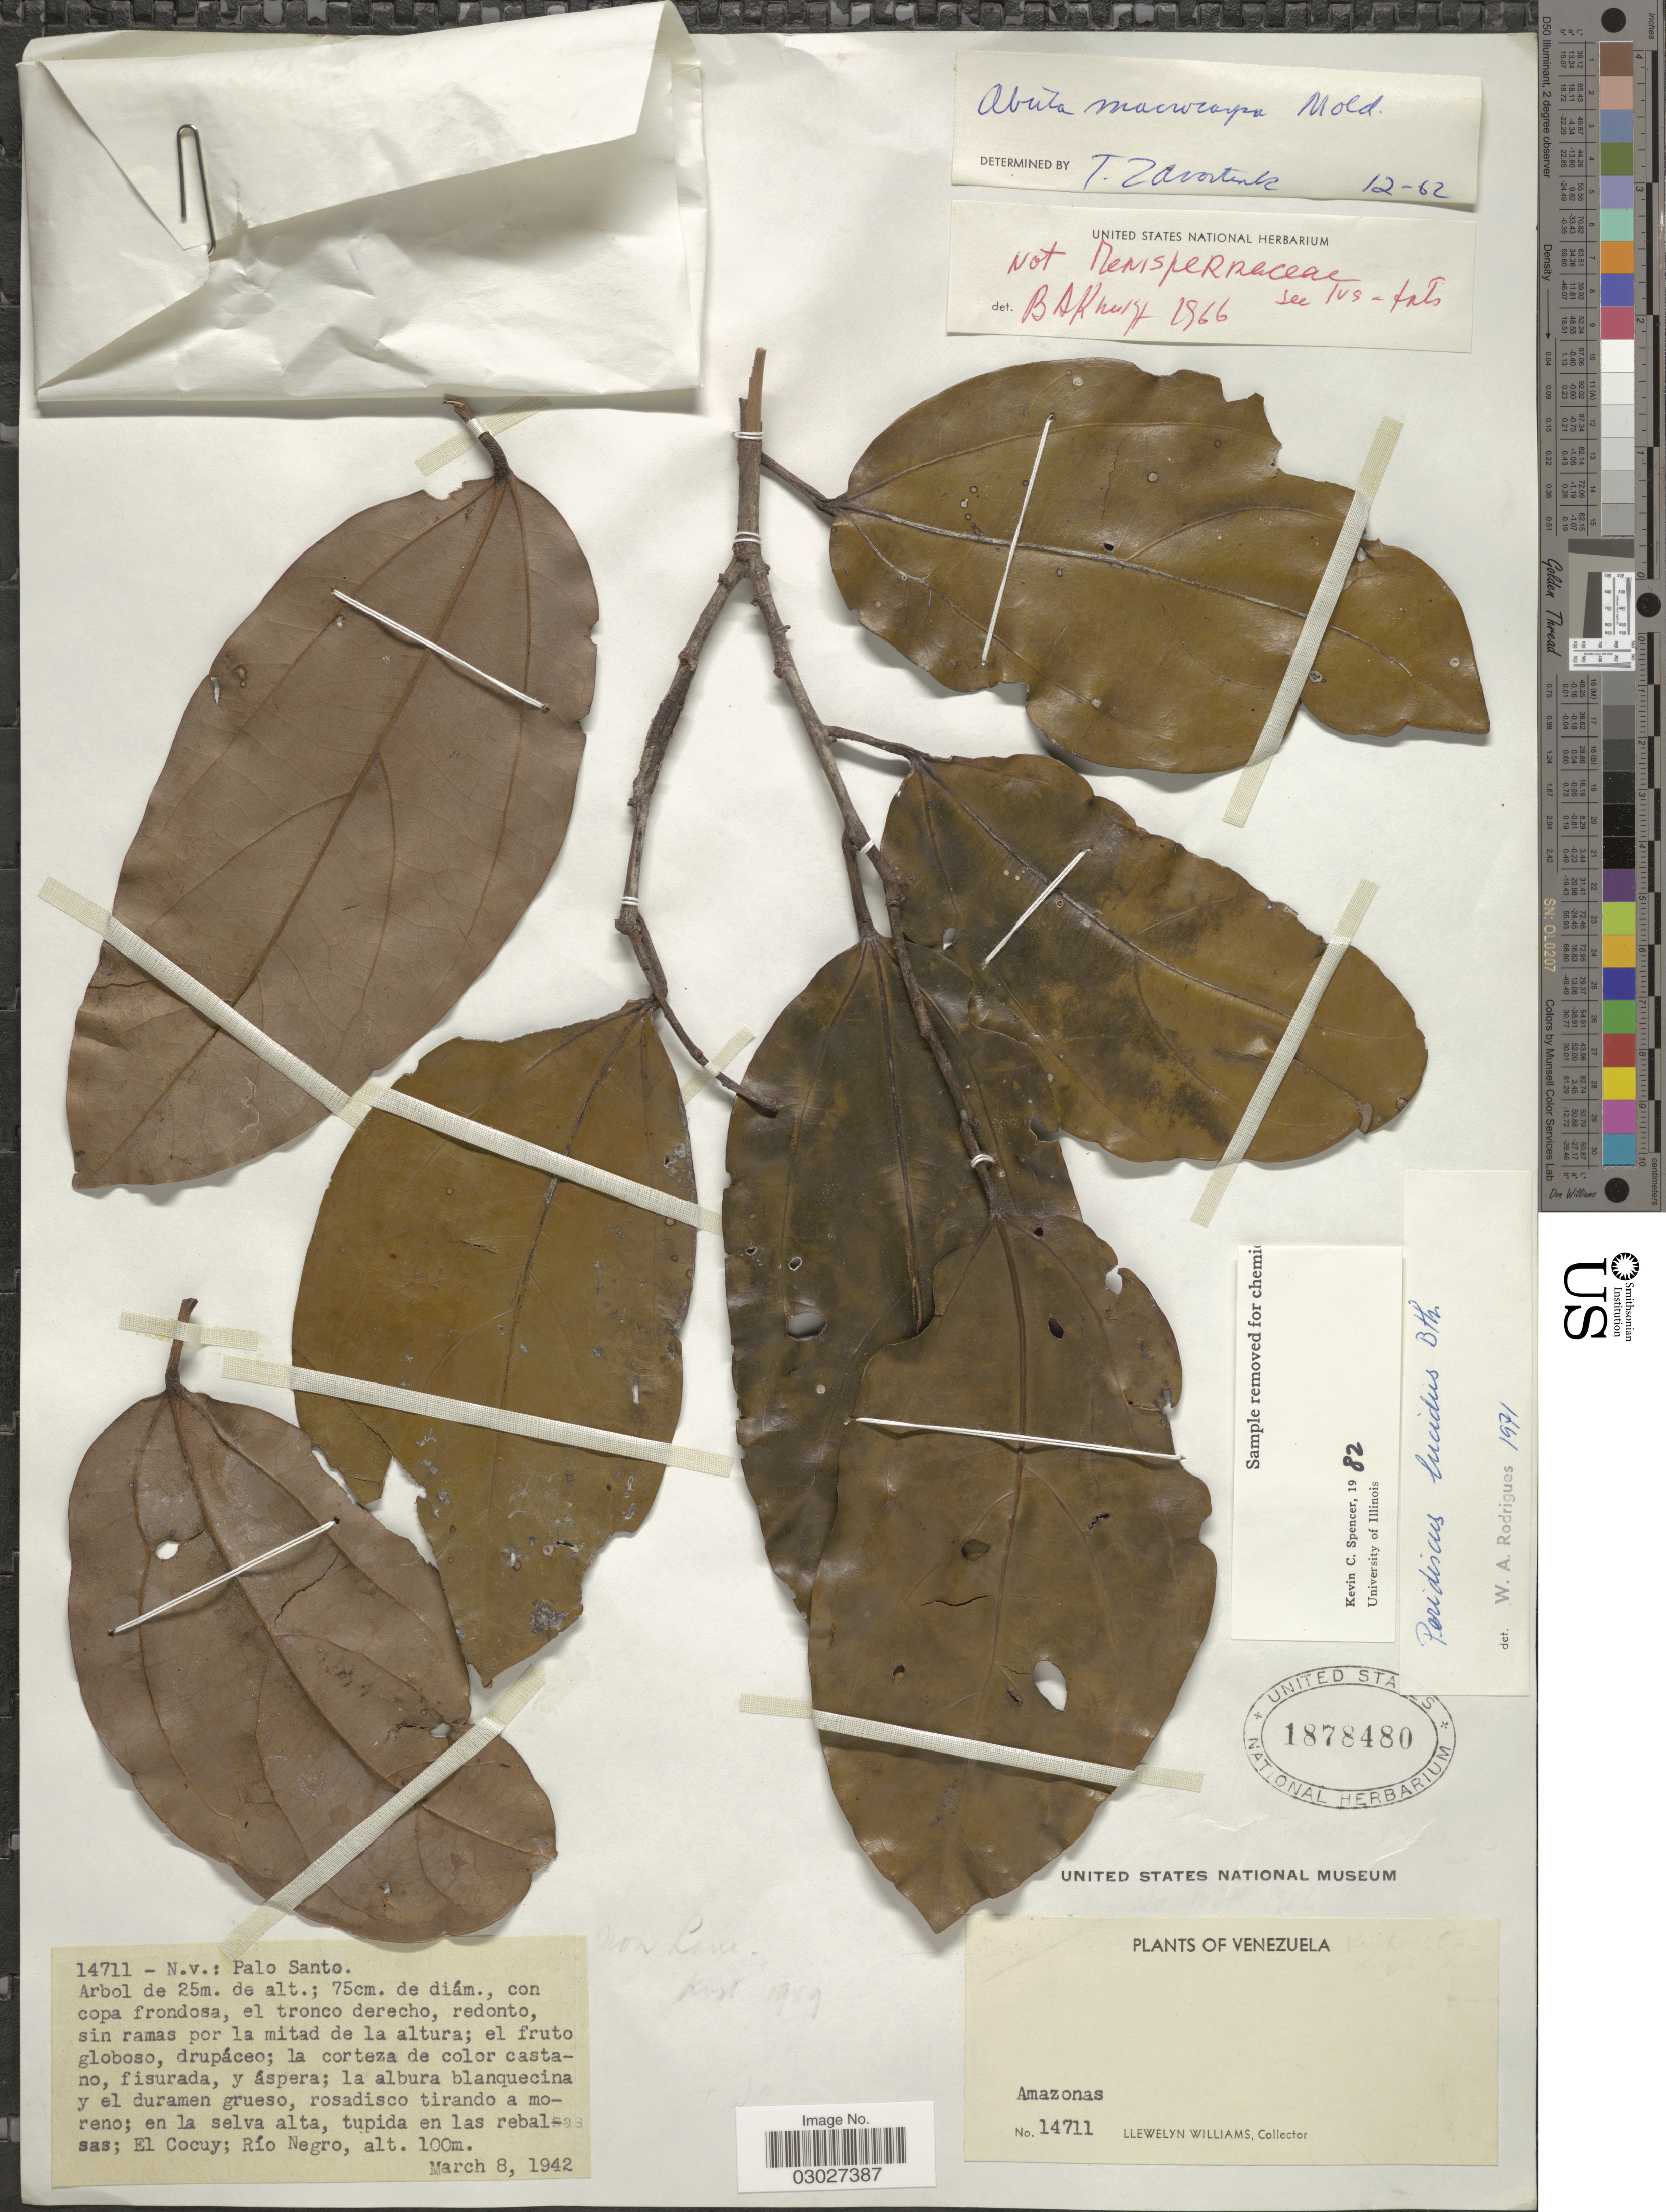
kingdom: Plantae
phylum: Tracheophyta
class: Magnoliopsida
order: Saxifragales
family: Peridiscaceae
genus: Peridiscus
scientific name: Peridiscus lucidus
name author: Benth. & Hook. f.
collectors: Ll. Williams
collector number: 14711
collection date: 1942-03-08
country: Venezuela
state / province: Amazonas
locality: El Cocuy; Río Negro.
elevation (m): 100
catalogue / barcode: US 1878480